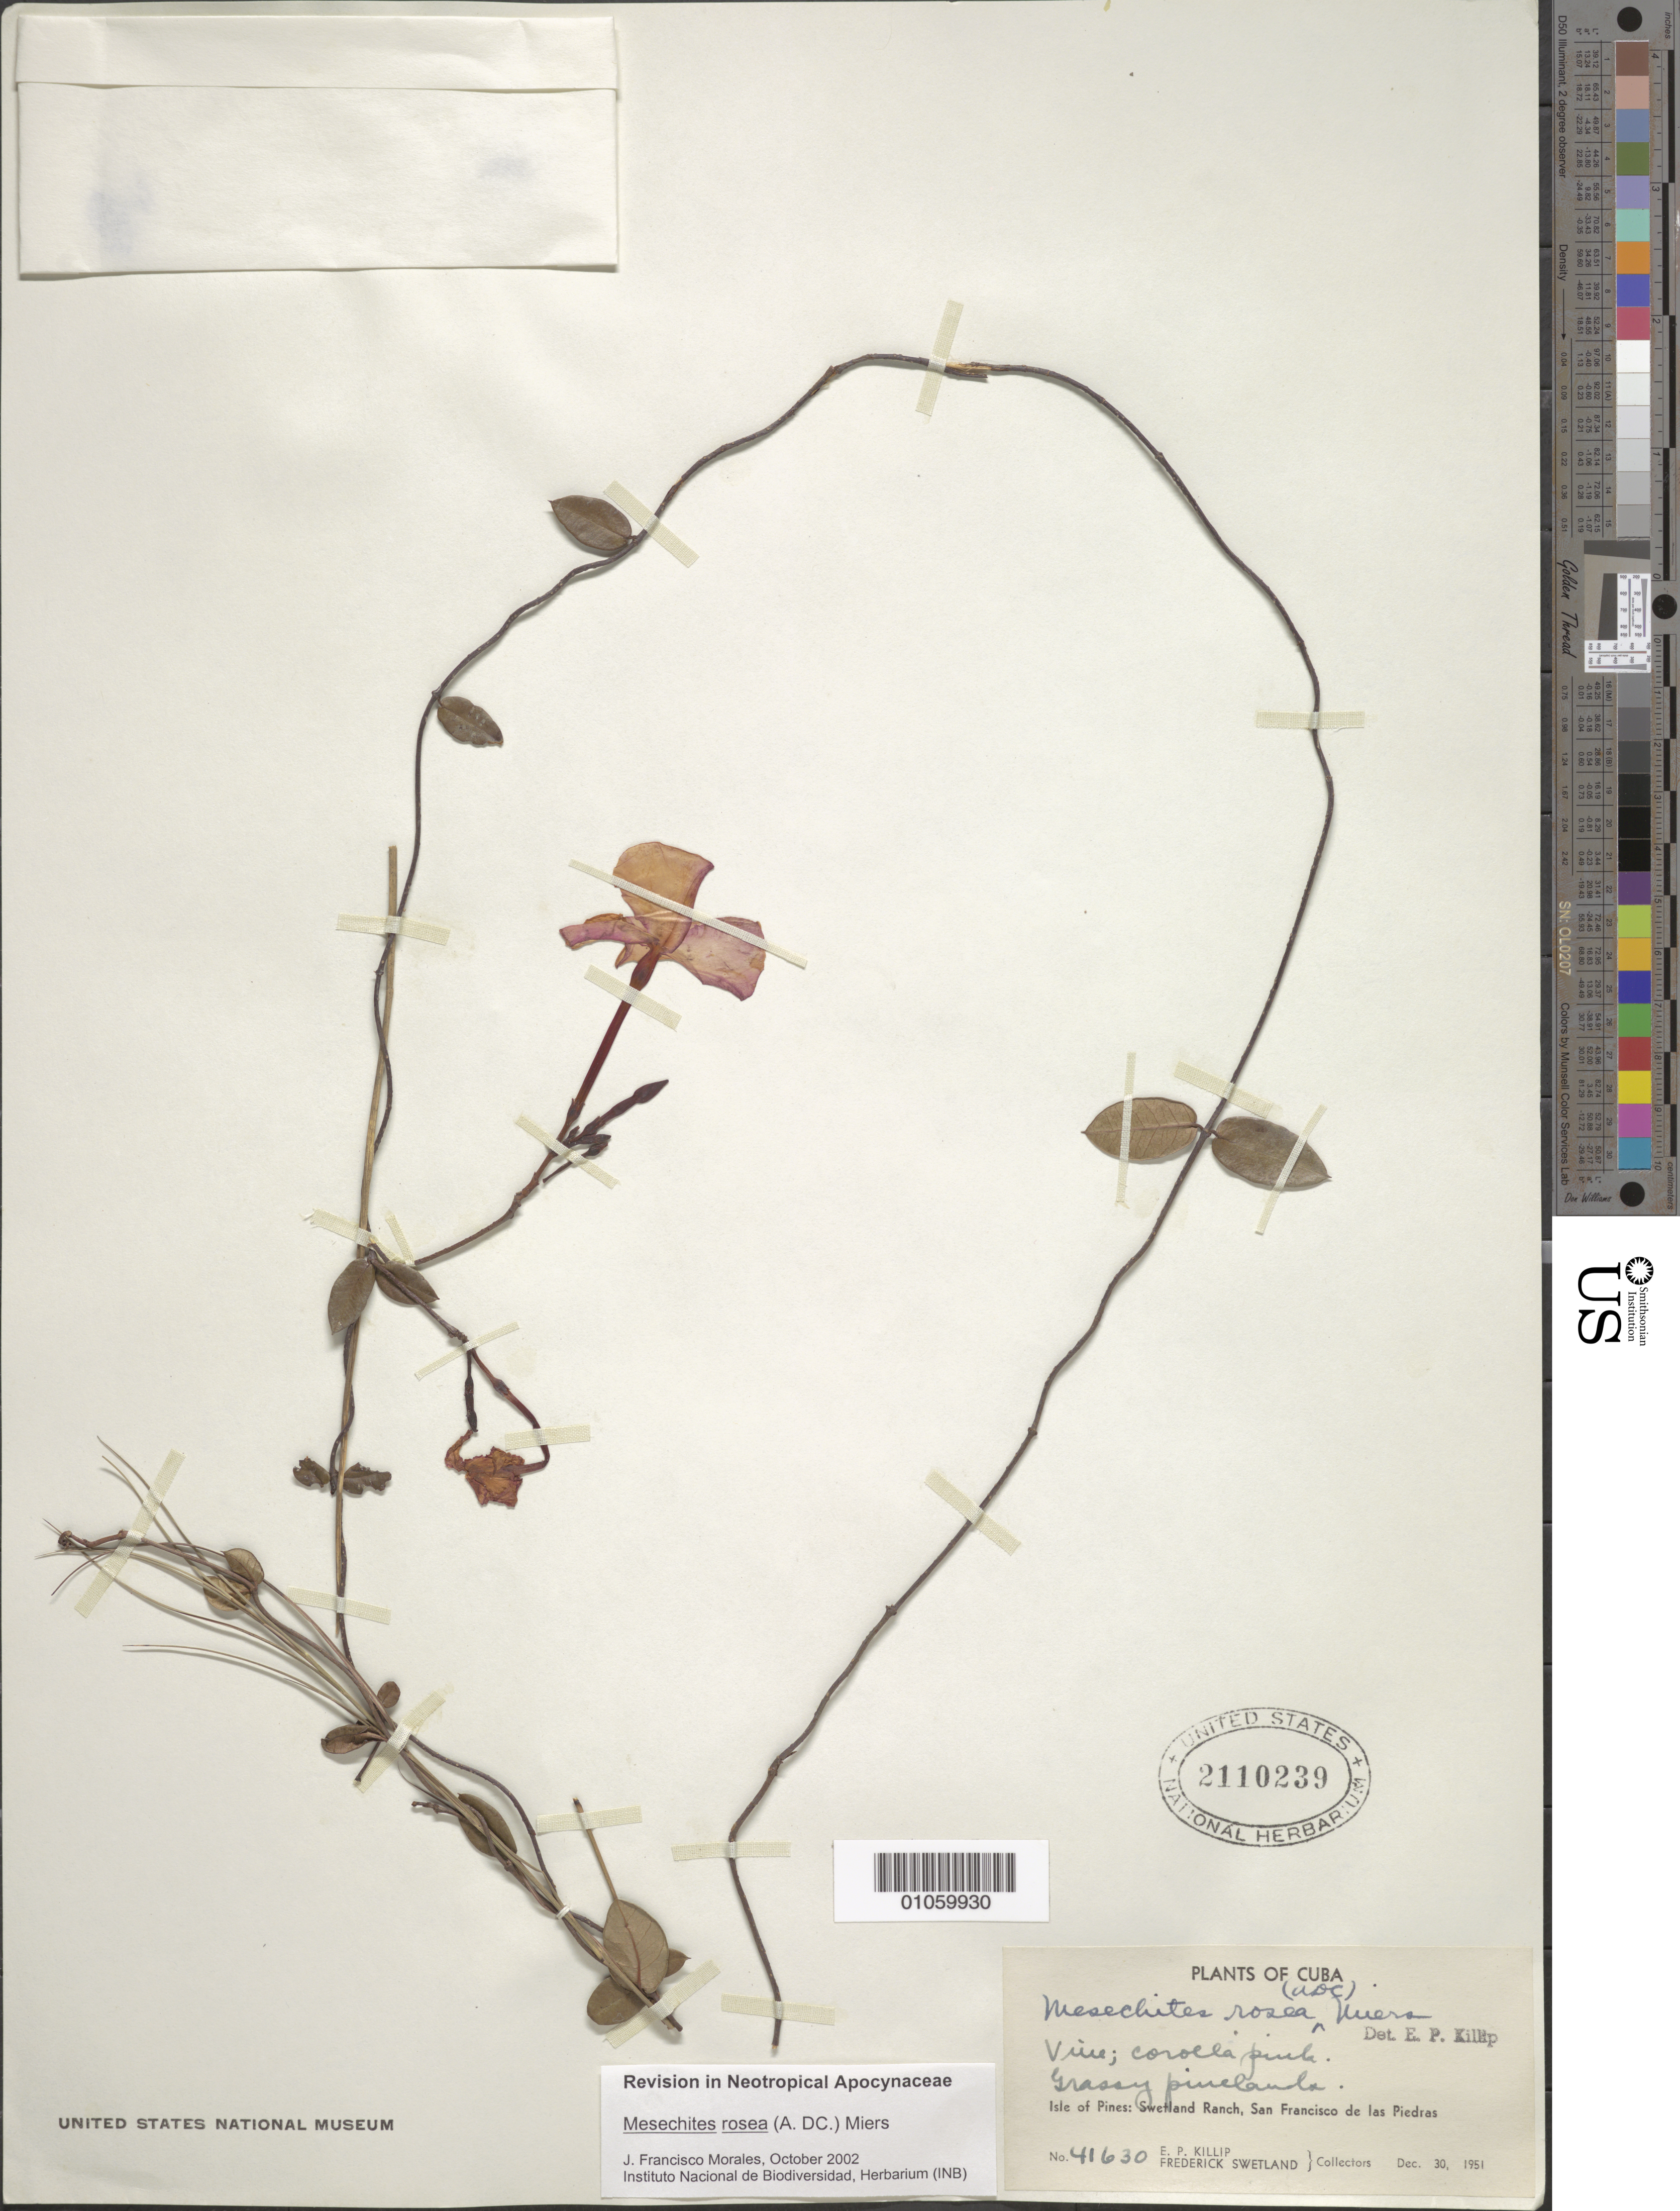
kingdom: Plantae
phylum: Tracheophyta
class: Magnoliopsida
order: Gentianales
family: Apocynaceae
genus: Mesechites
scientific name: Mesechites roseus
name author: (A. DC.) Miers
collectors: E. P. Killip & F. Swetland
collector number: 41630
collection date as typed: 30 Dec 1951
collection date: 1951-12-30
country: Cuba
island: Isla de la Juventud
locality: Pinelands Swetland Ranch, San Francisco de la Piedras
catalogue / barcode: US 2110239